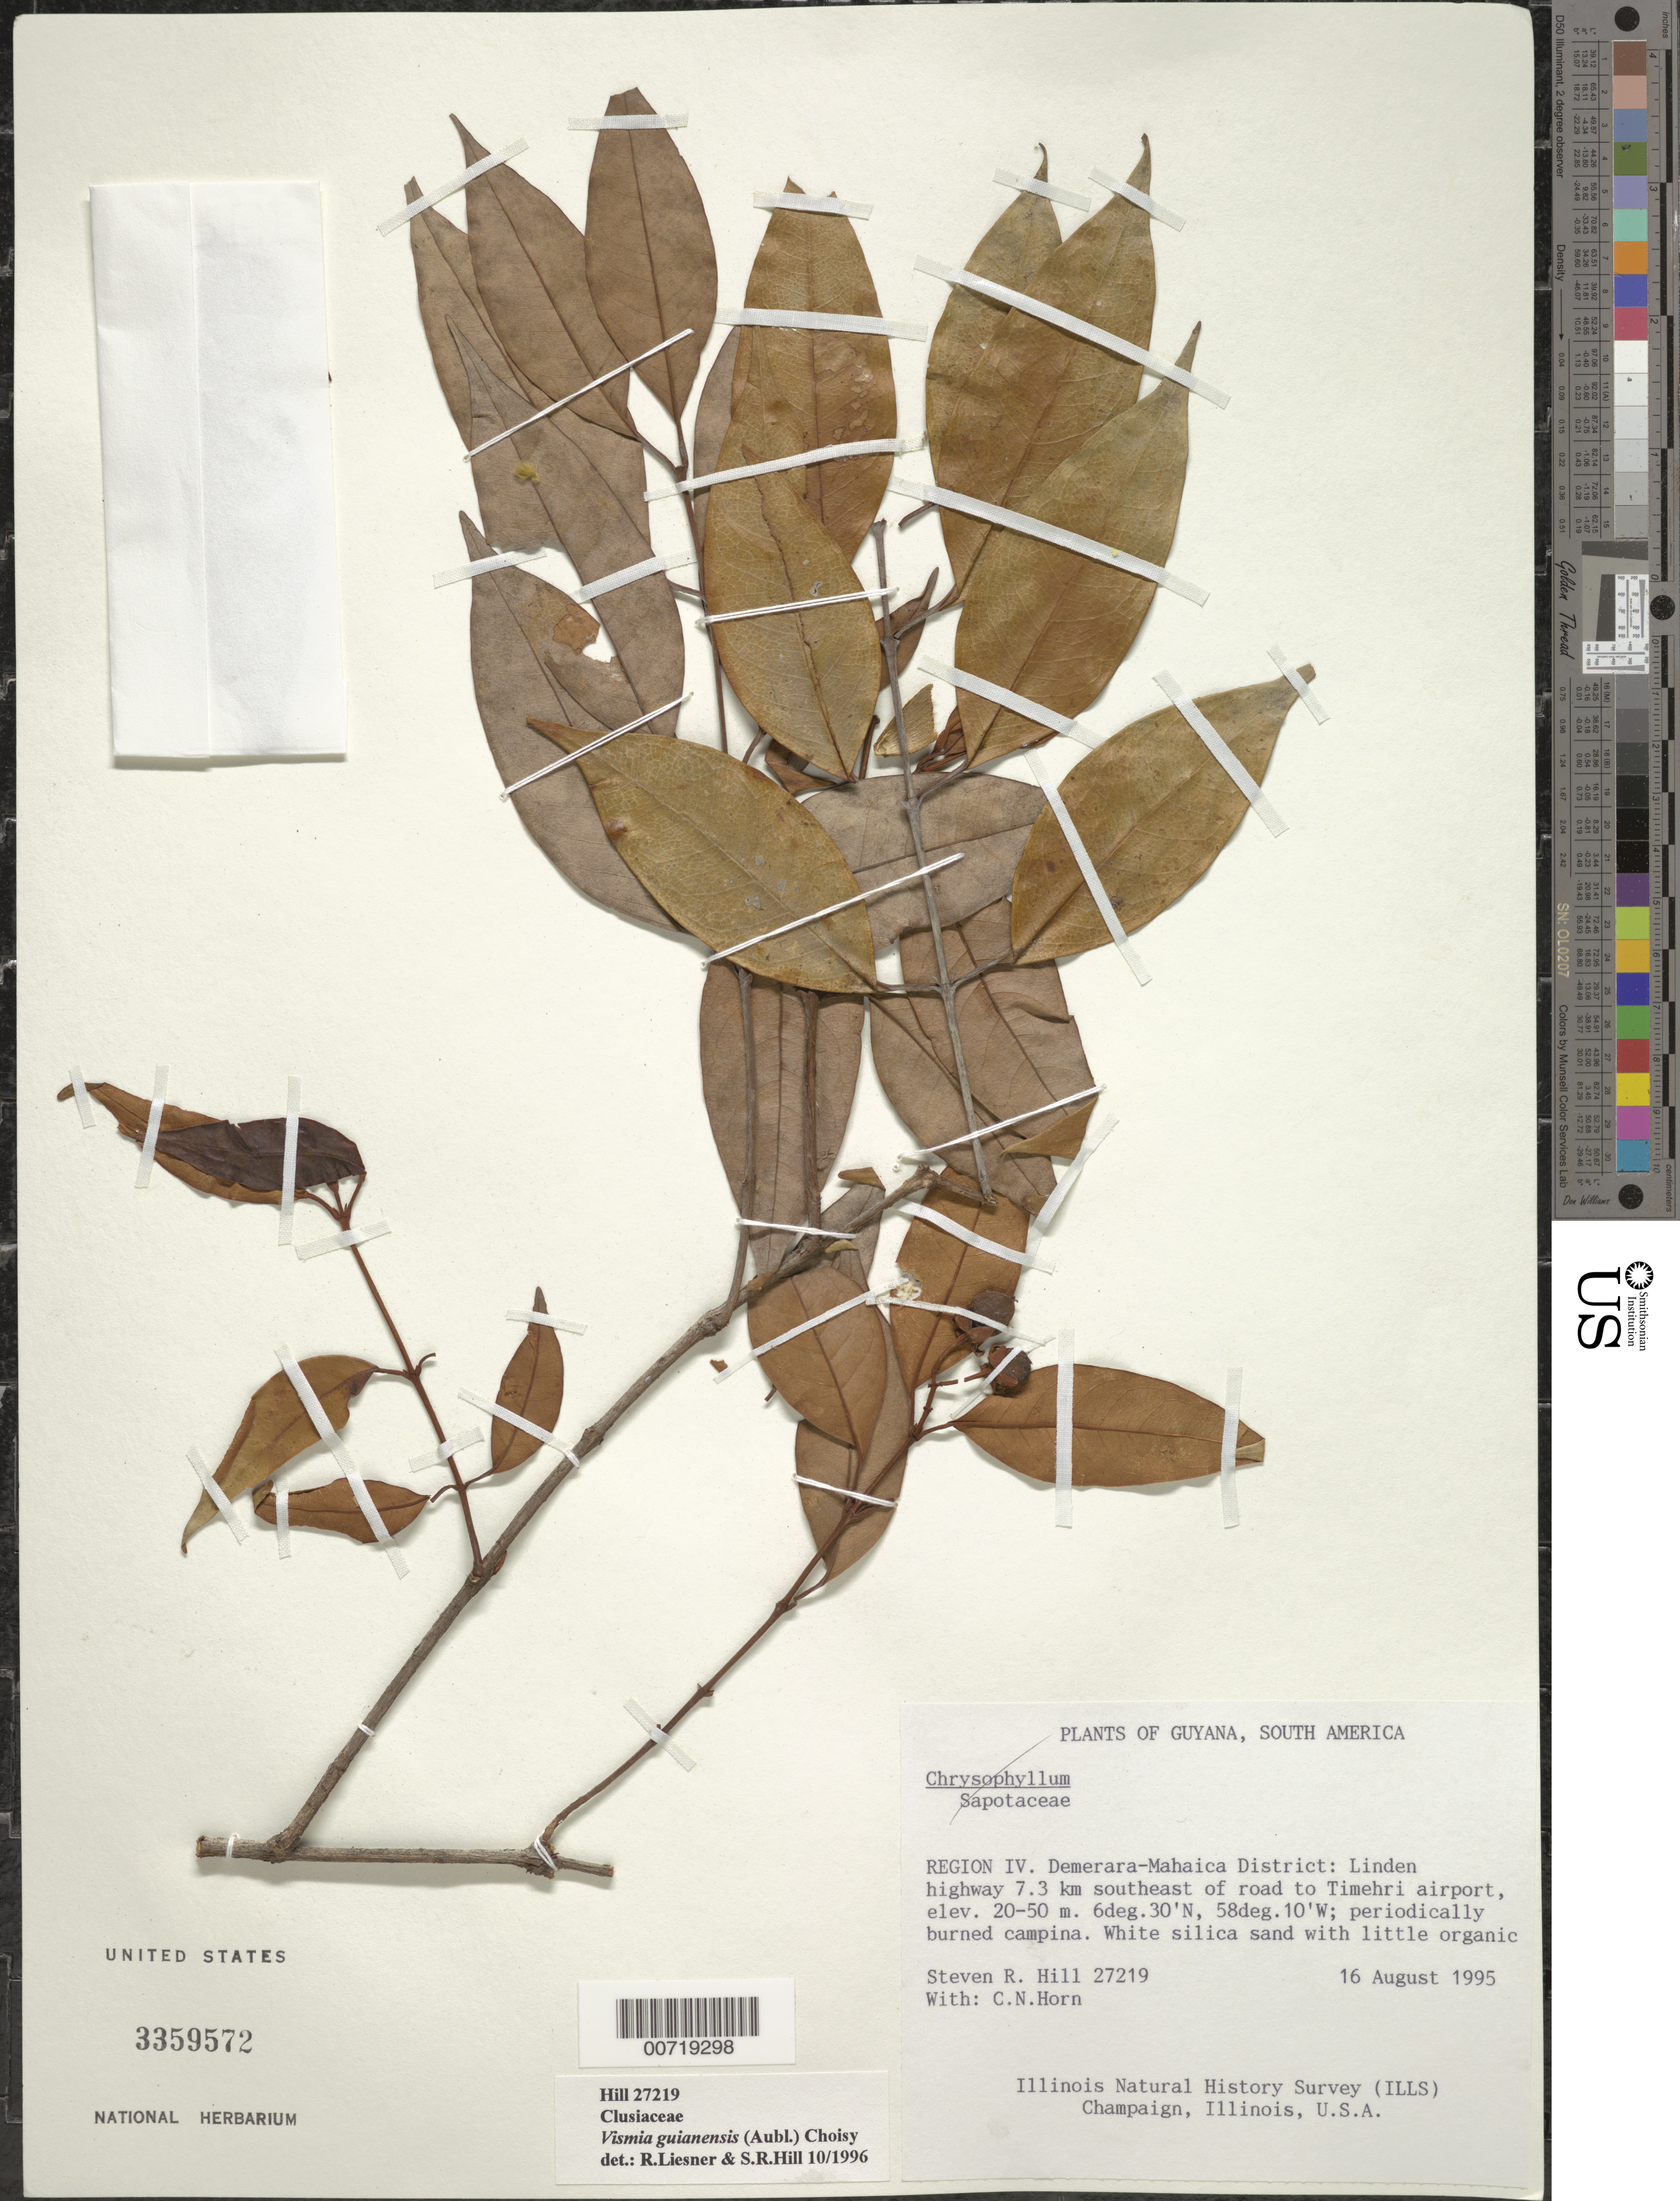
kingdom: Plantae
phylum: Tracheophyta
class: Magnoliopsida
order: Malpighiales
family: Hypericaceae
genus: Vismia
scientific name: Vismia guianensis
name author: (Aubl.) Pers.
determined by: Liesner, R. L.; Hill, S. R.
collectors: S. R. Hill, C. N. Horn & H. Vermeer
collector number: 27219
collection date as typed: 16-Aug-95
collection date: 1995-08-16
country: Guyana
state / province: Demerara-Mahaica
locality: Linden Hwy., 7.3 km SE of Timehri Airport road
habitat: Periodically burned campina; white silica sand with little organic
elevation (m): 20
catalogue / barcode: US 3359572